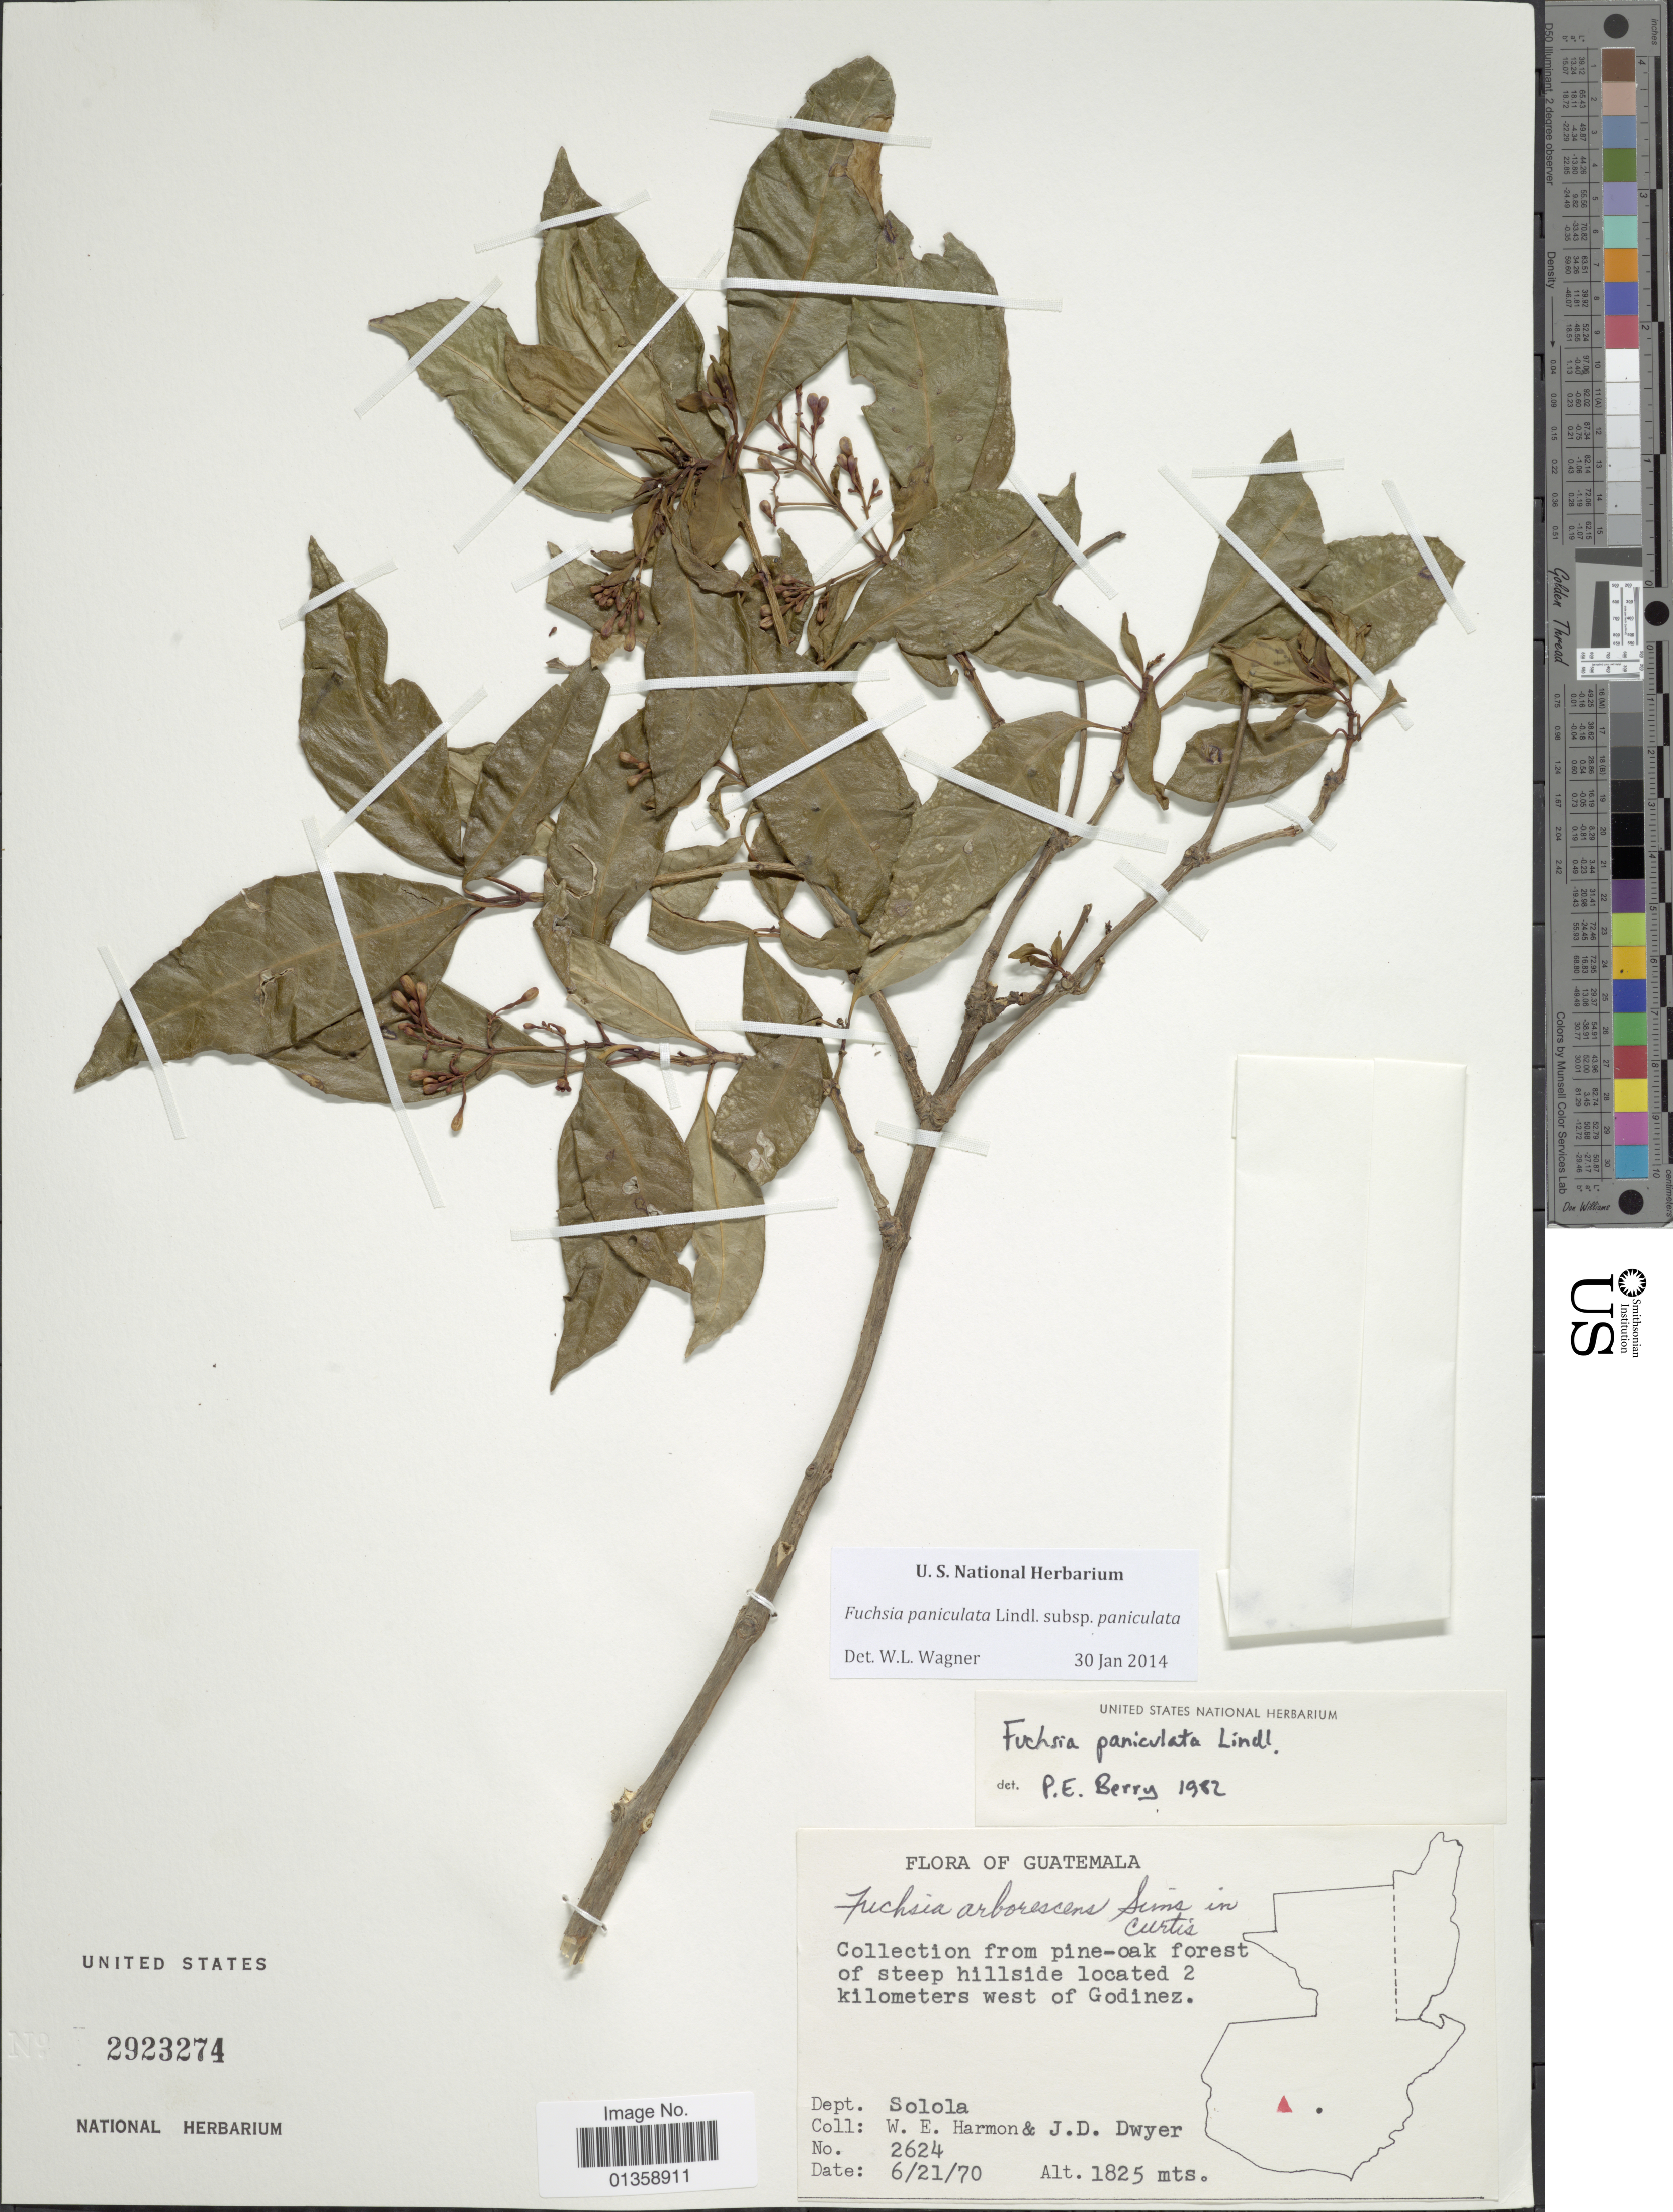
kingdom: Plantae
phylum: Tracheophyta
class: Magnoliopsida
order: Myrtales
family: Onagraceae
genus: Fuchsia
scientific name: Fuchsia paniculata subsp. paniculata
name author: Lindl.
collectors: W. E. Harmon & J. D. Dwyer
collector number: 2624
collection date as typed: Transcribed d/m/y: 21/6/70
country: Guatemala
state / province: Sololá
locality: From pine-oak forest of steep hillside located 2 kilometers west of Godinez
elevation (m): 1825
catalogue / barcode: US 2923274